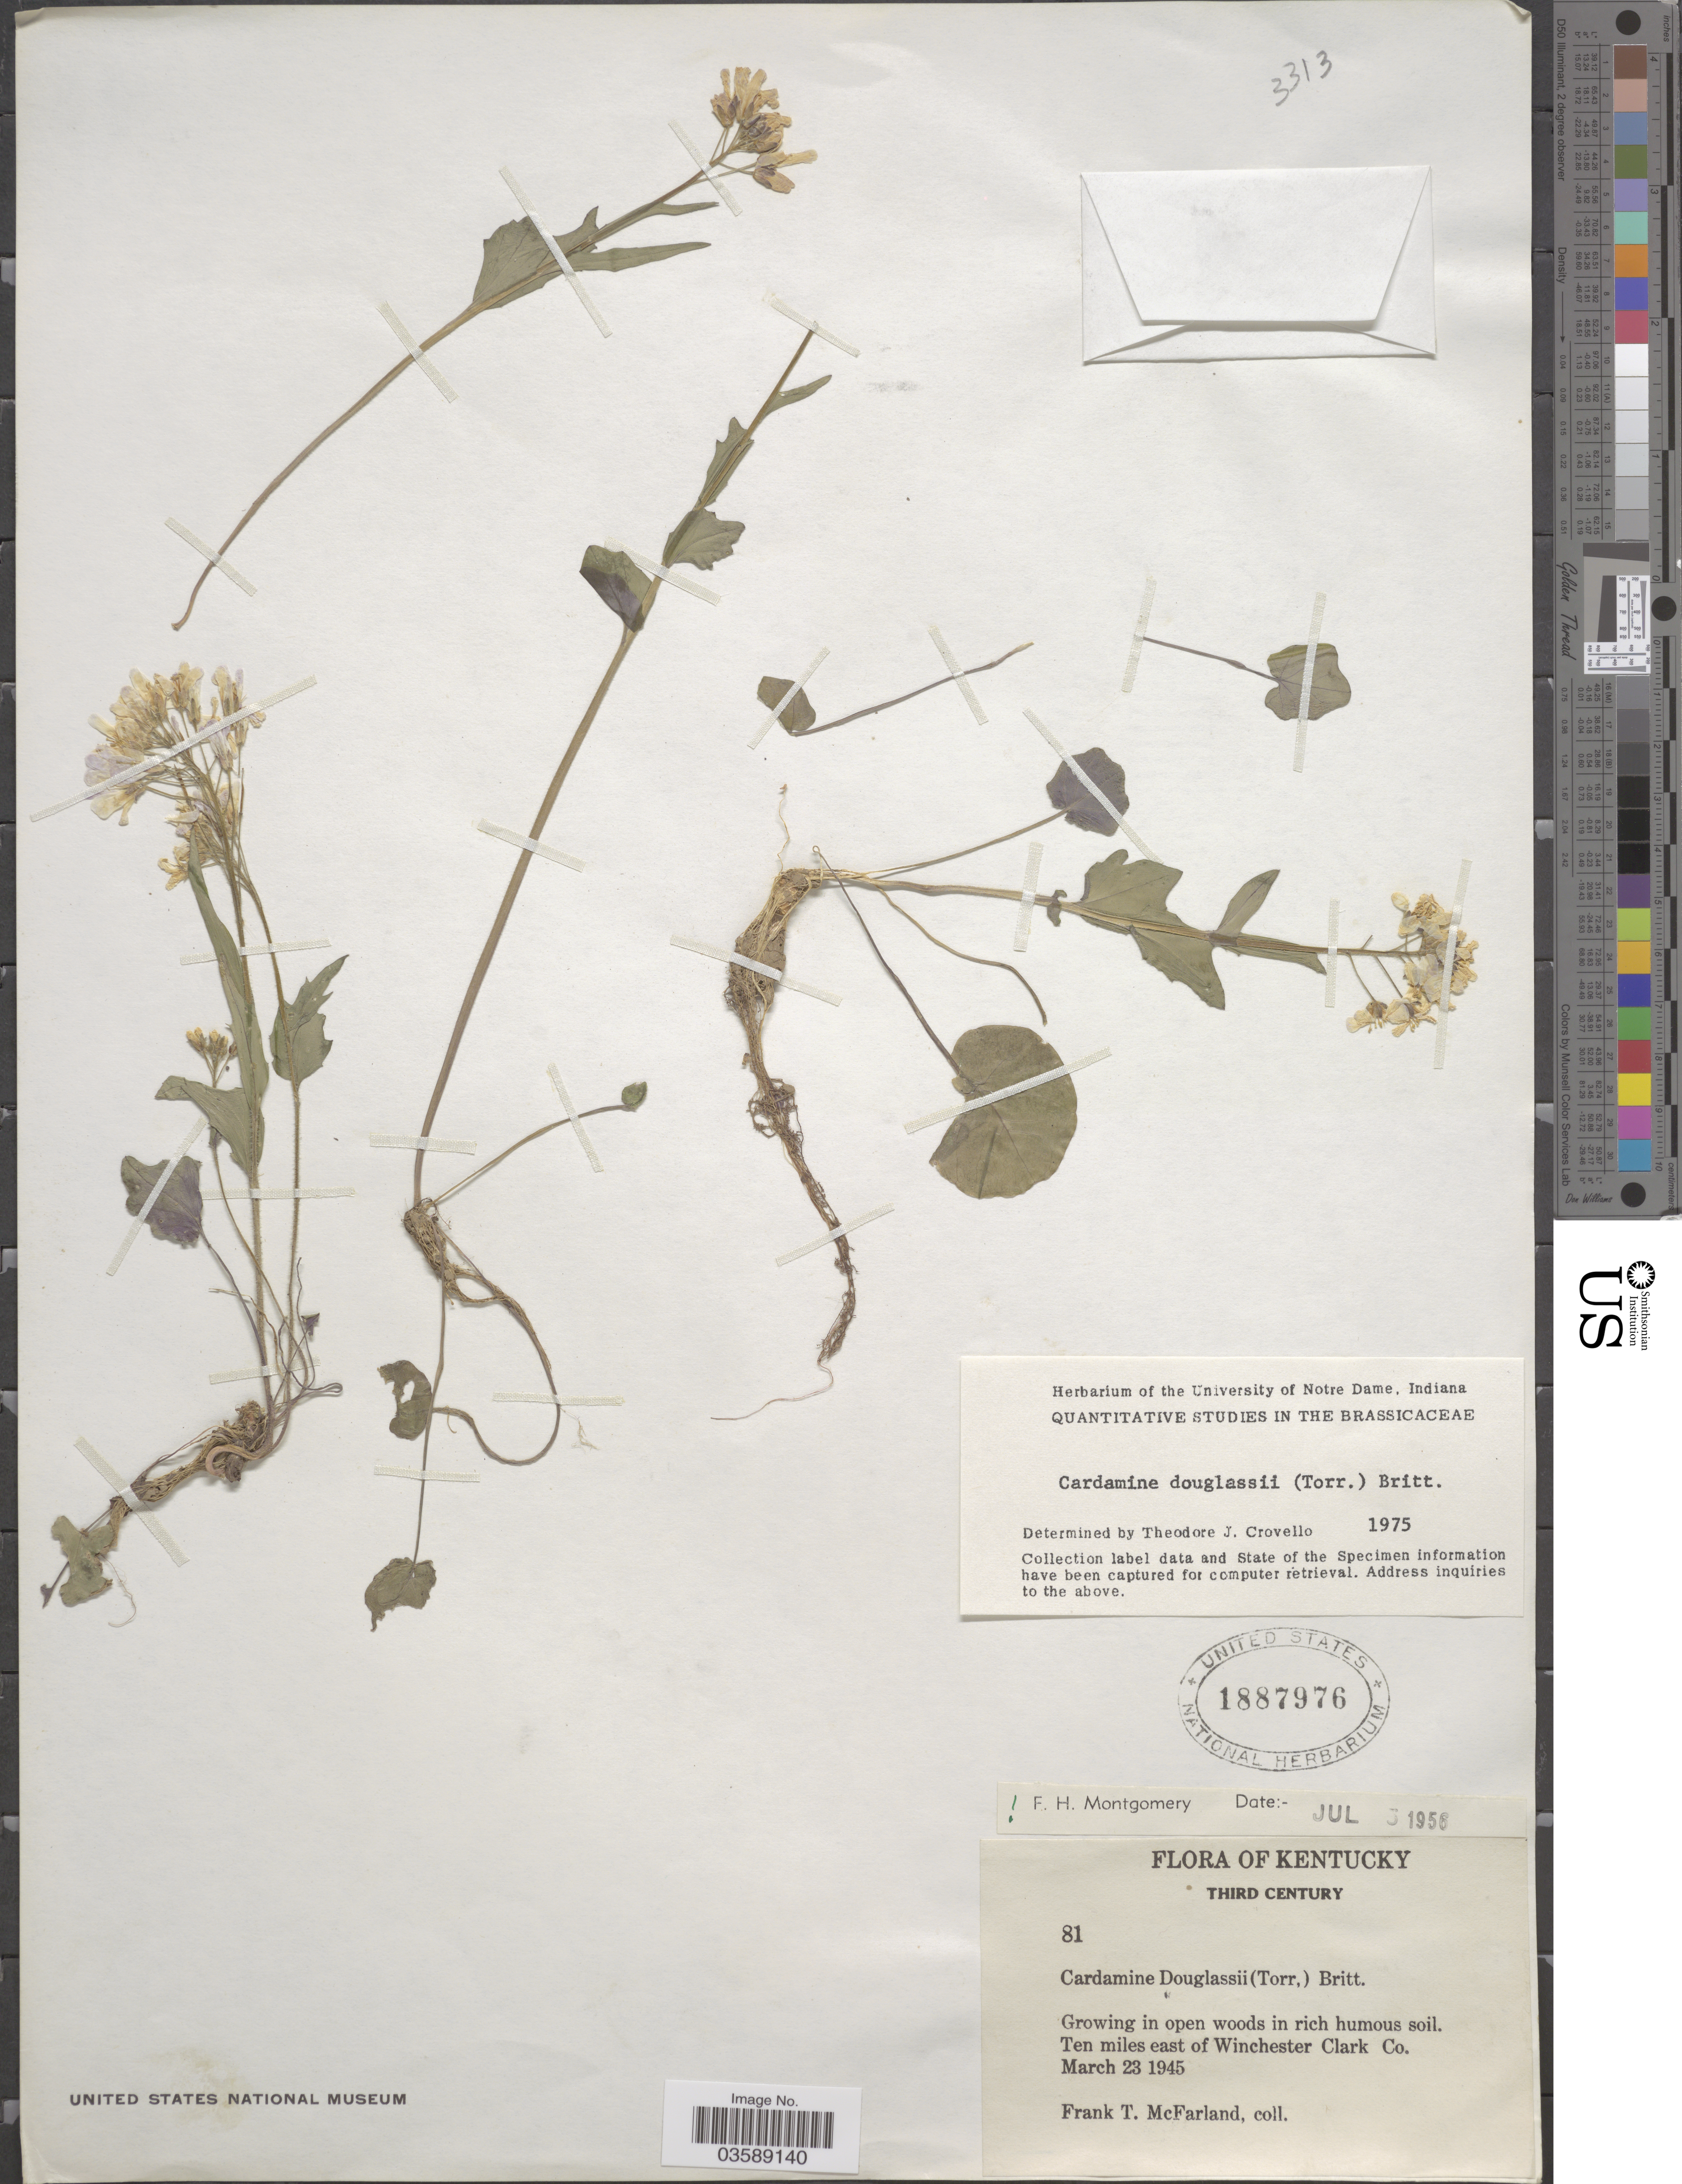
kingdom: Plantae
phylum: Tracheophyta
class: Magnoliopsida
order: Brassicales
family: Brassicaceae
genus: Cardamine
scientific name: Cardamine douglassii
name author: Britton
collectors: F. McFarland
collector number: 81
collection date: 1945-03-23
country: United States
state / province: Kentucky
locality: Ten miles east of Winchester Clark Co.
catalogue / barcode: US 1887976